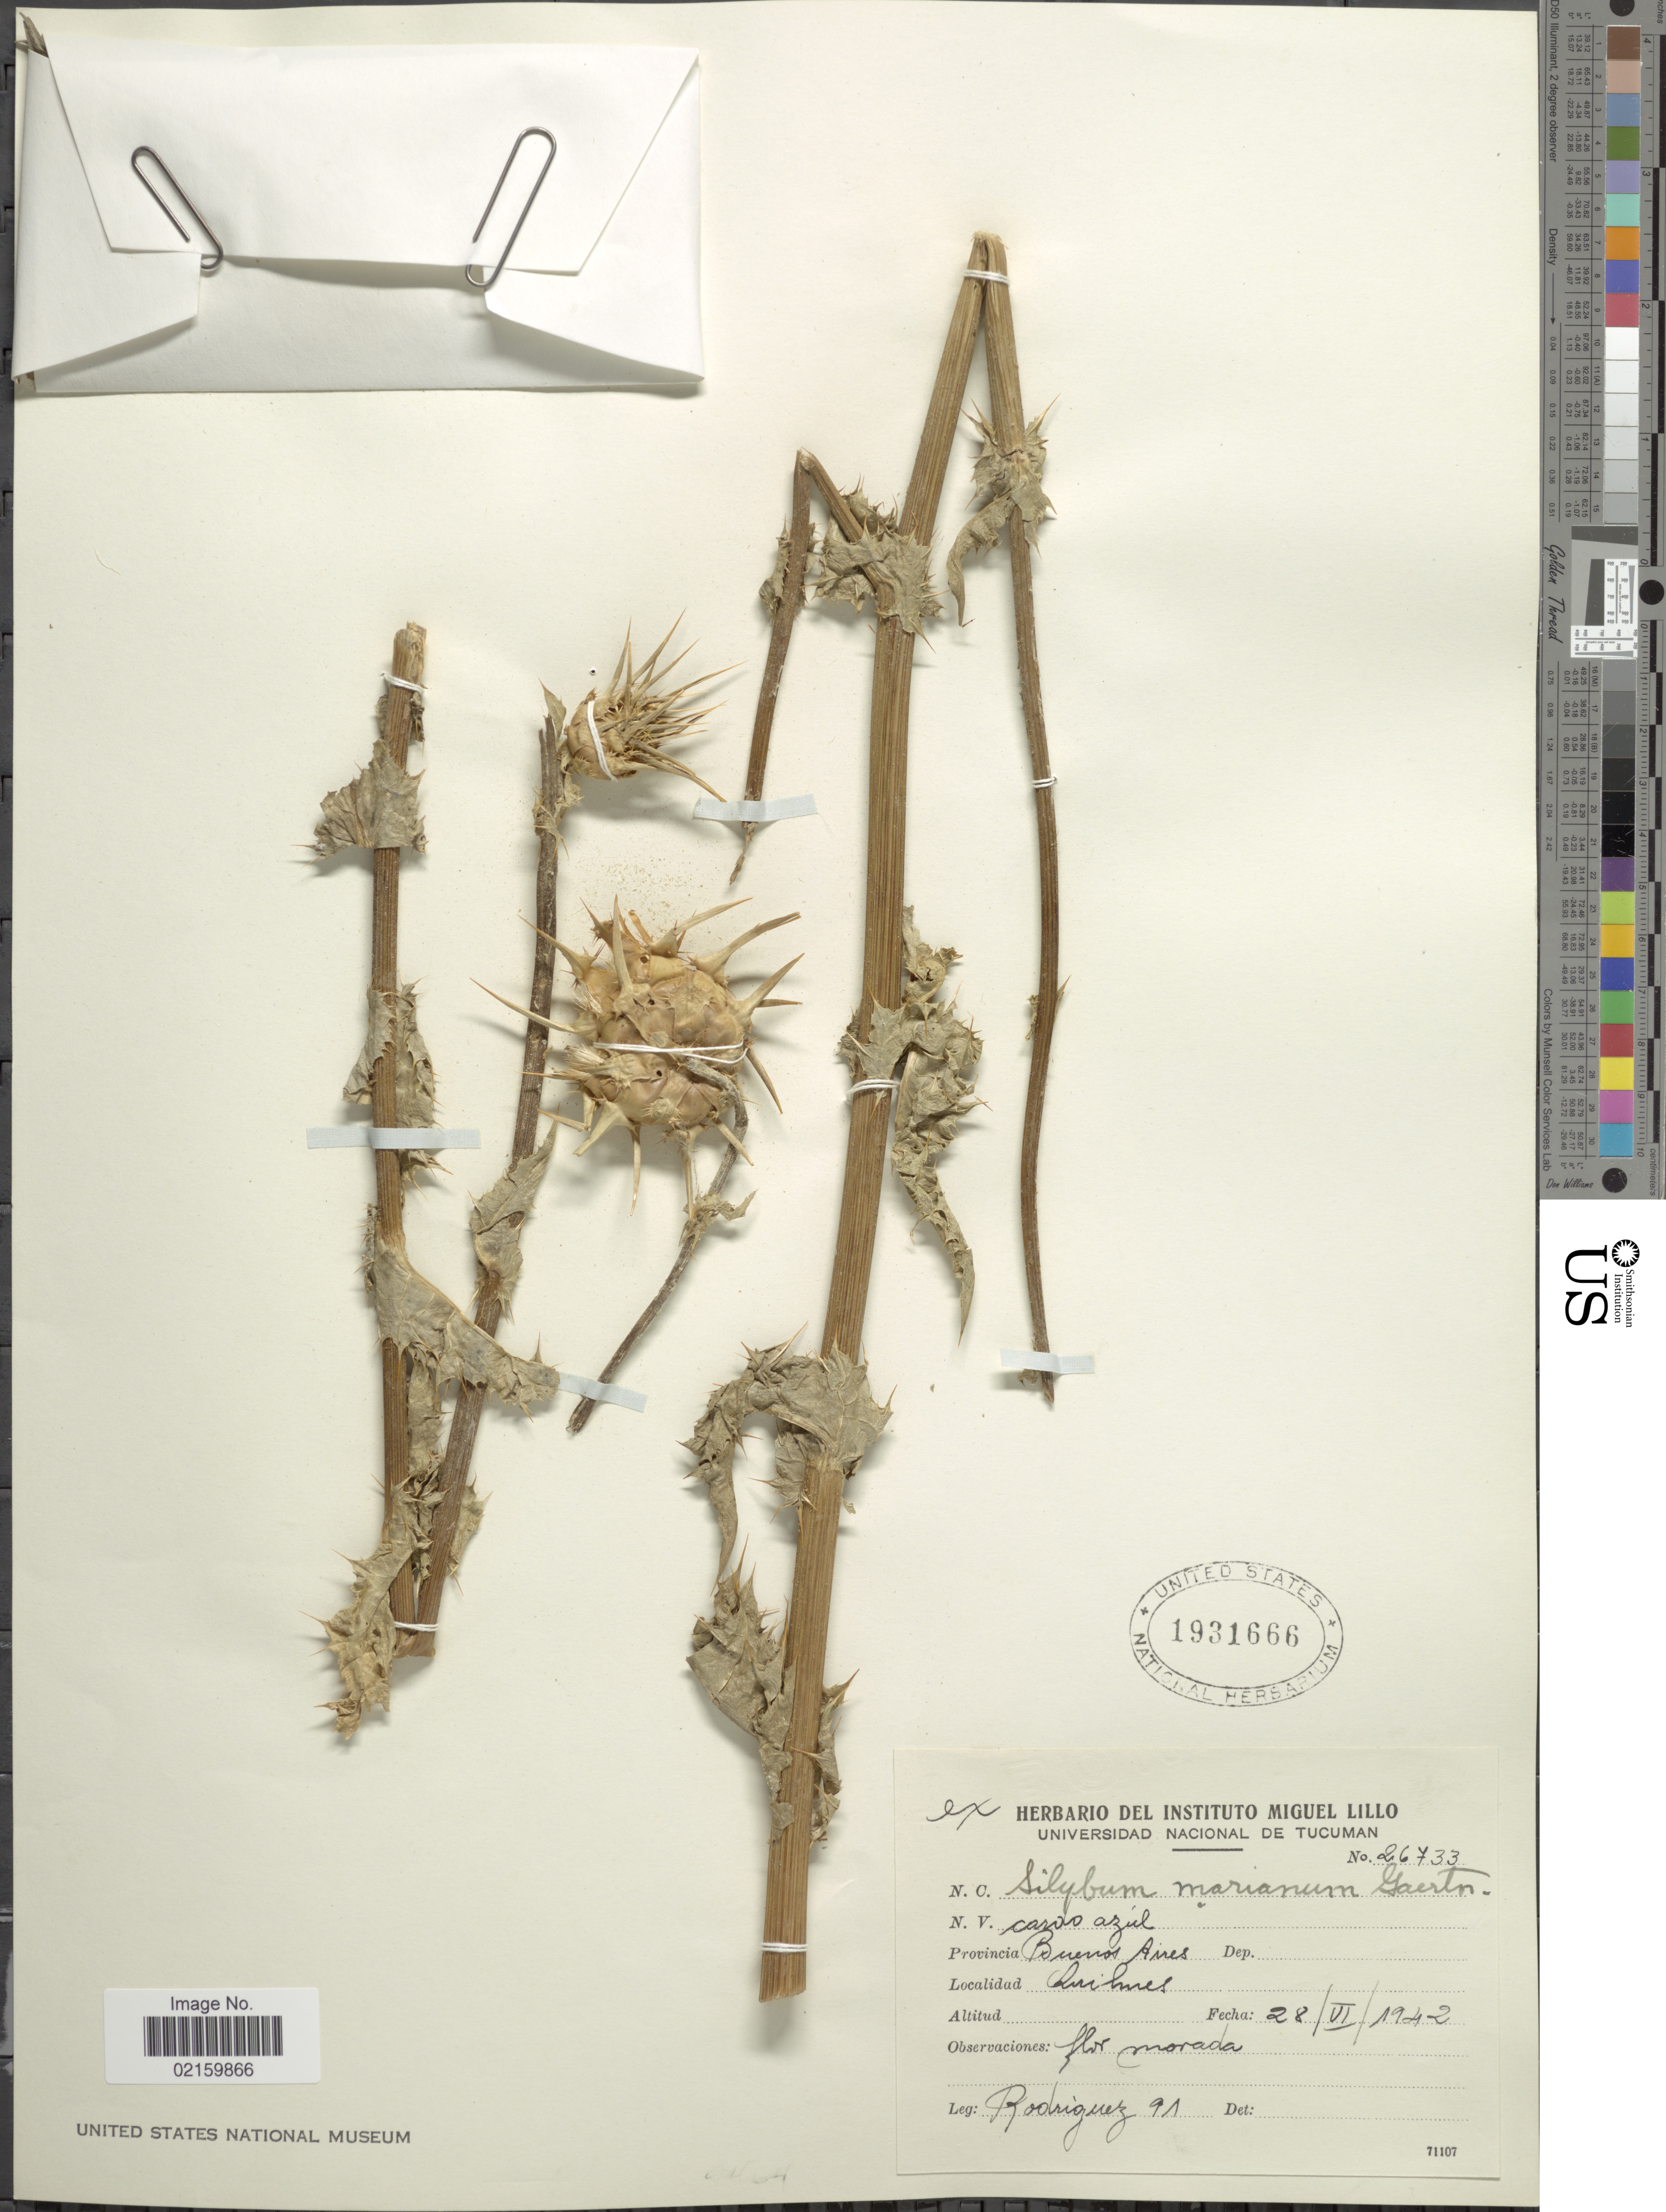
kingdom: Plantae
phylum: Tracheophyta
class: Magnoliopsida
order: Asterales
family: Asteraceae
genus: Silybum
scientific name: Silybum marianum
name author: (L.) Gaertn.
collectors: Rodriguez, --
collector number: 91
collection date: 1942-06-28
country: Argentina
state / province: Buenos Aires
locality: Provincia Buenos Aires. Dep. Quilmes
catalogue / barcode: US 1931666